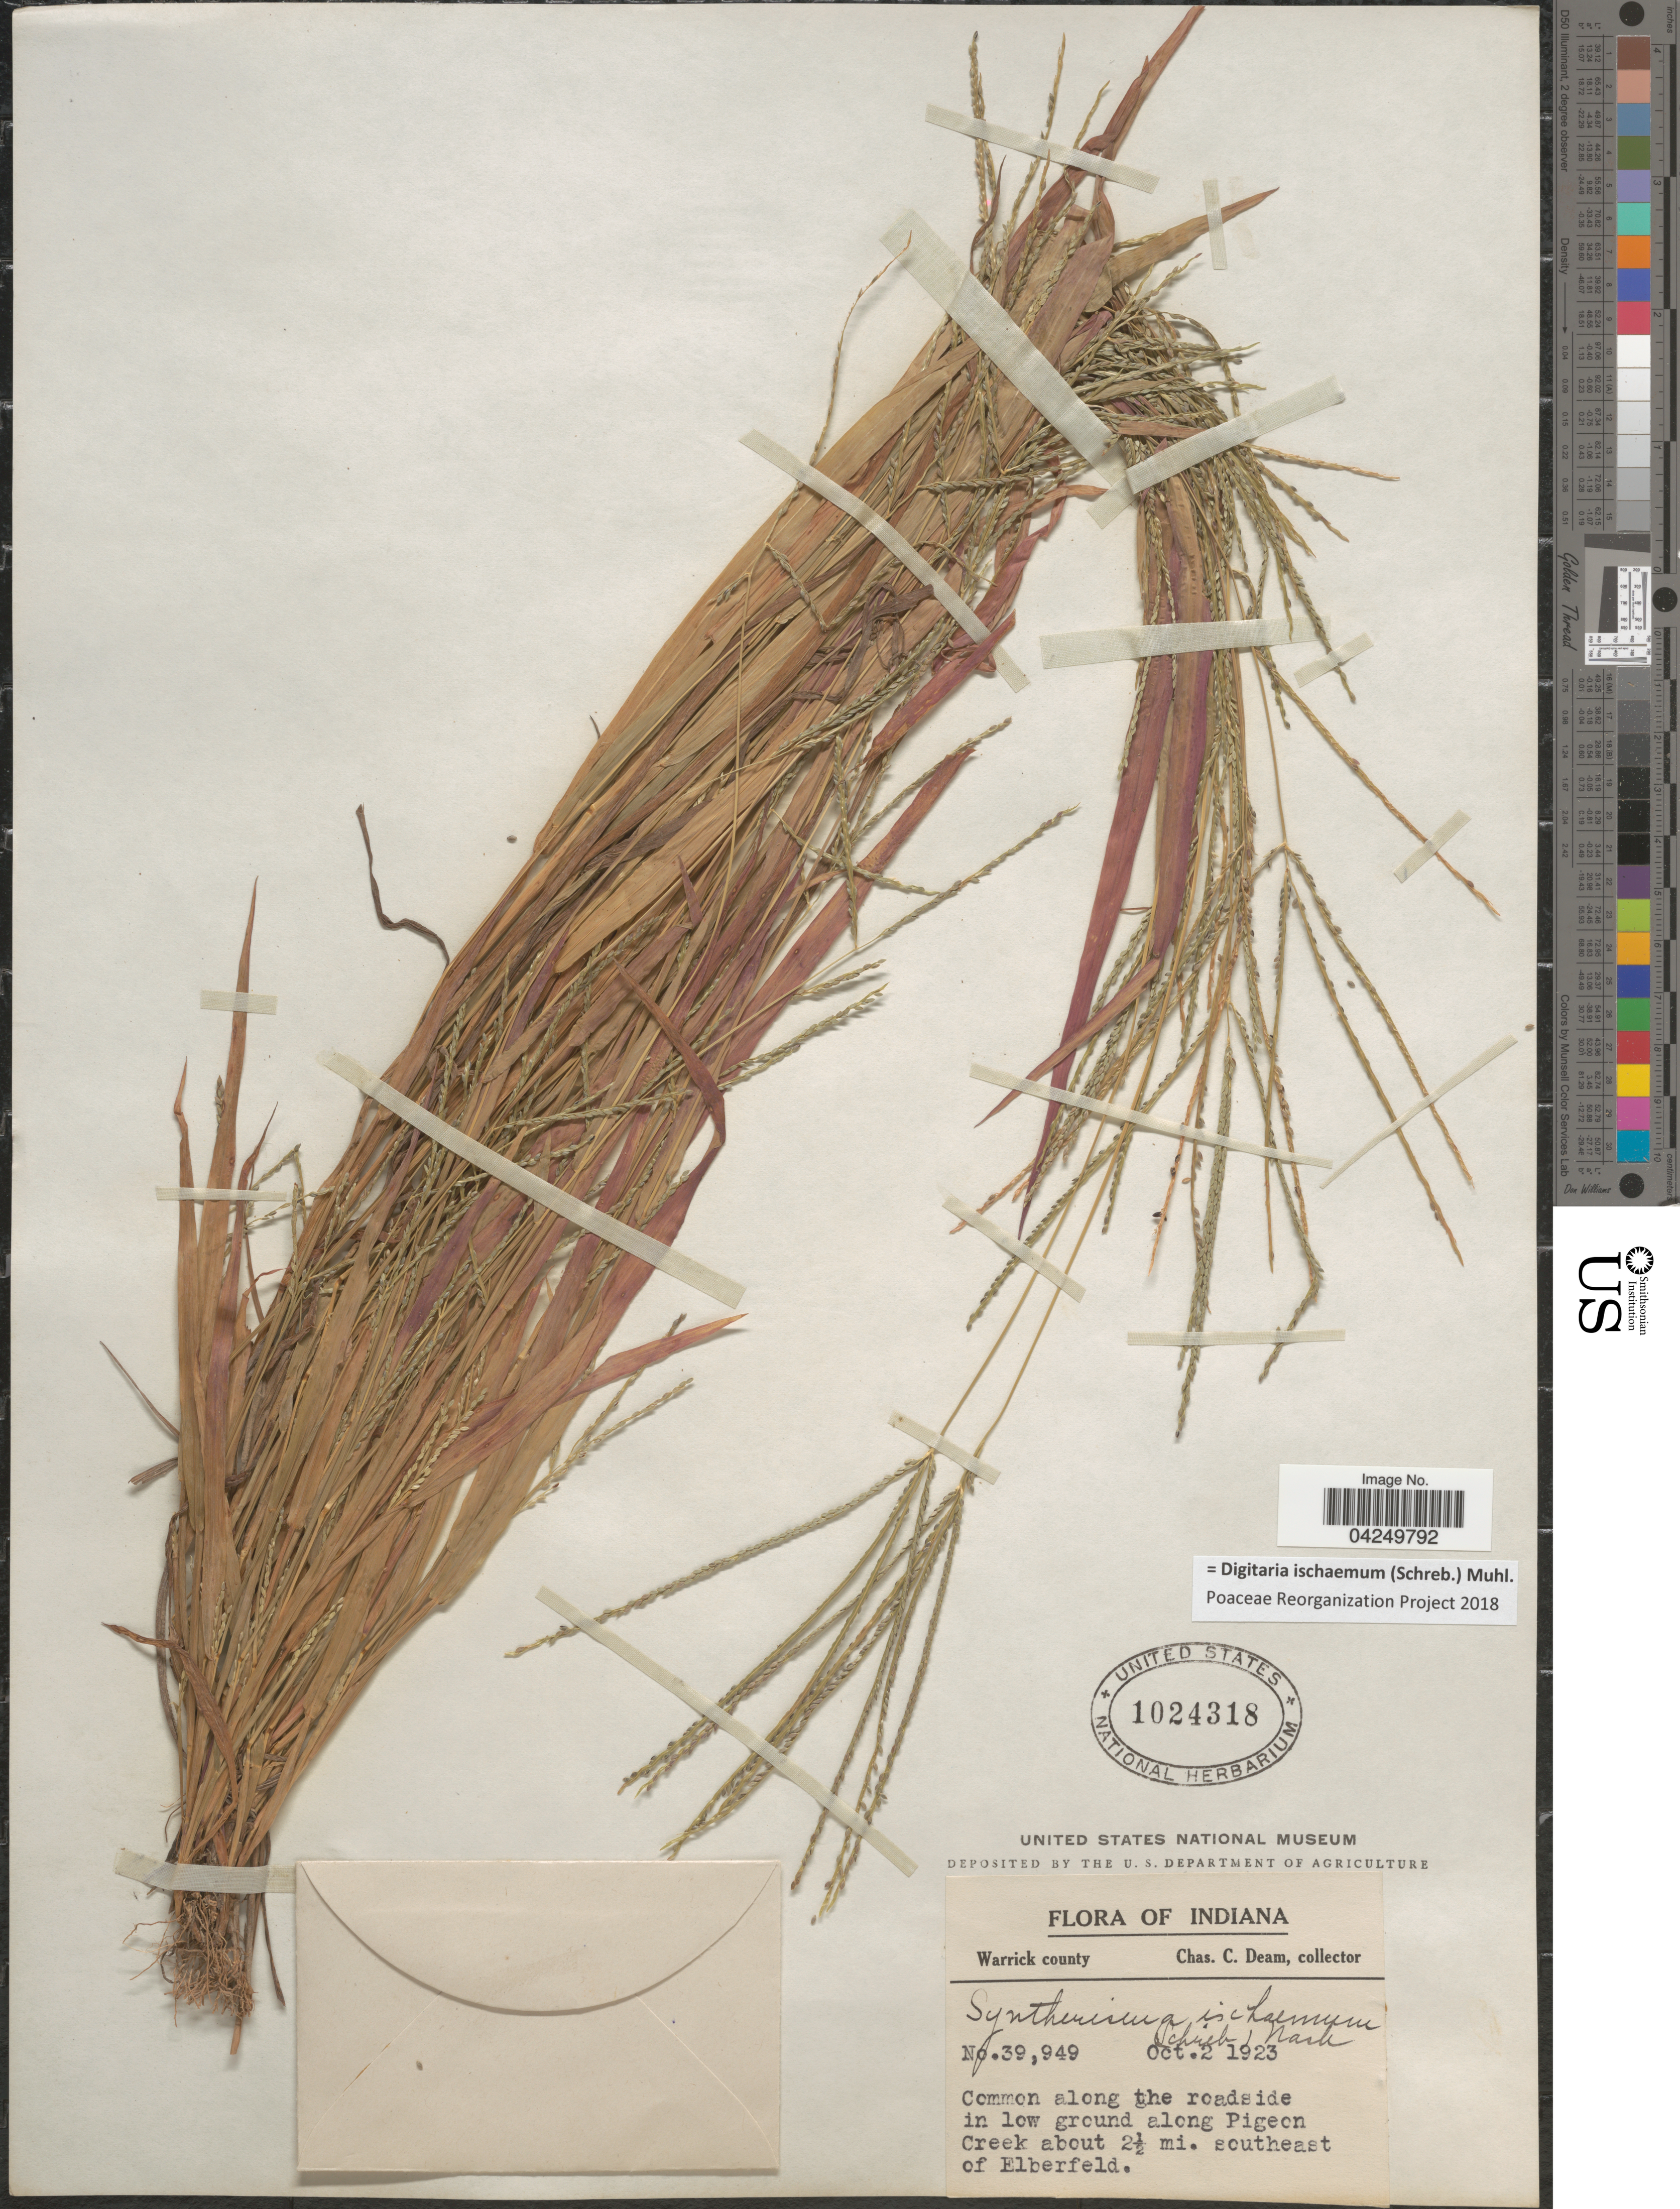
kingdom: Plantae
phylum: Tracheophyta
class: Liliopsida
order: Poales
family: Poaceae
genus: Digitaria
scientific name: Digitaria ischaemum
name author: (Schreber) Schreber ex Muhl.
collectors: C. C. Deam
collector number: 39949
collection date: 1923-10-02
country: United States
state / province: Indiana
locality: Warrick county. Common along the roadside in low ground along Pigeon Creek about 2½ mi. southeast of Elberfield.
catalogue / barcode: US 1024318